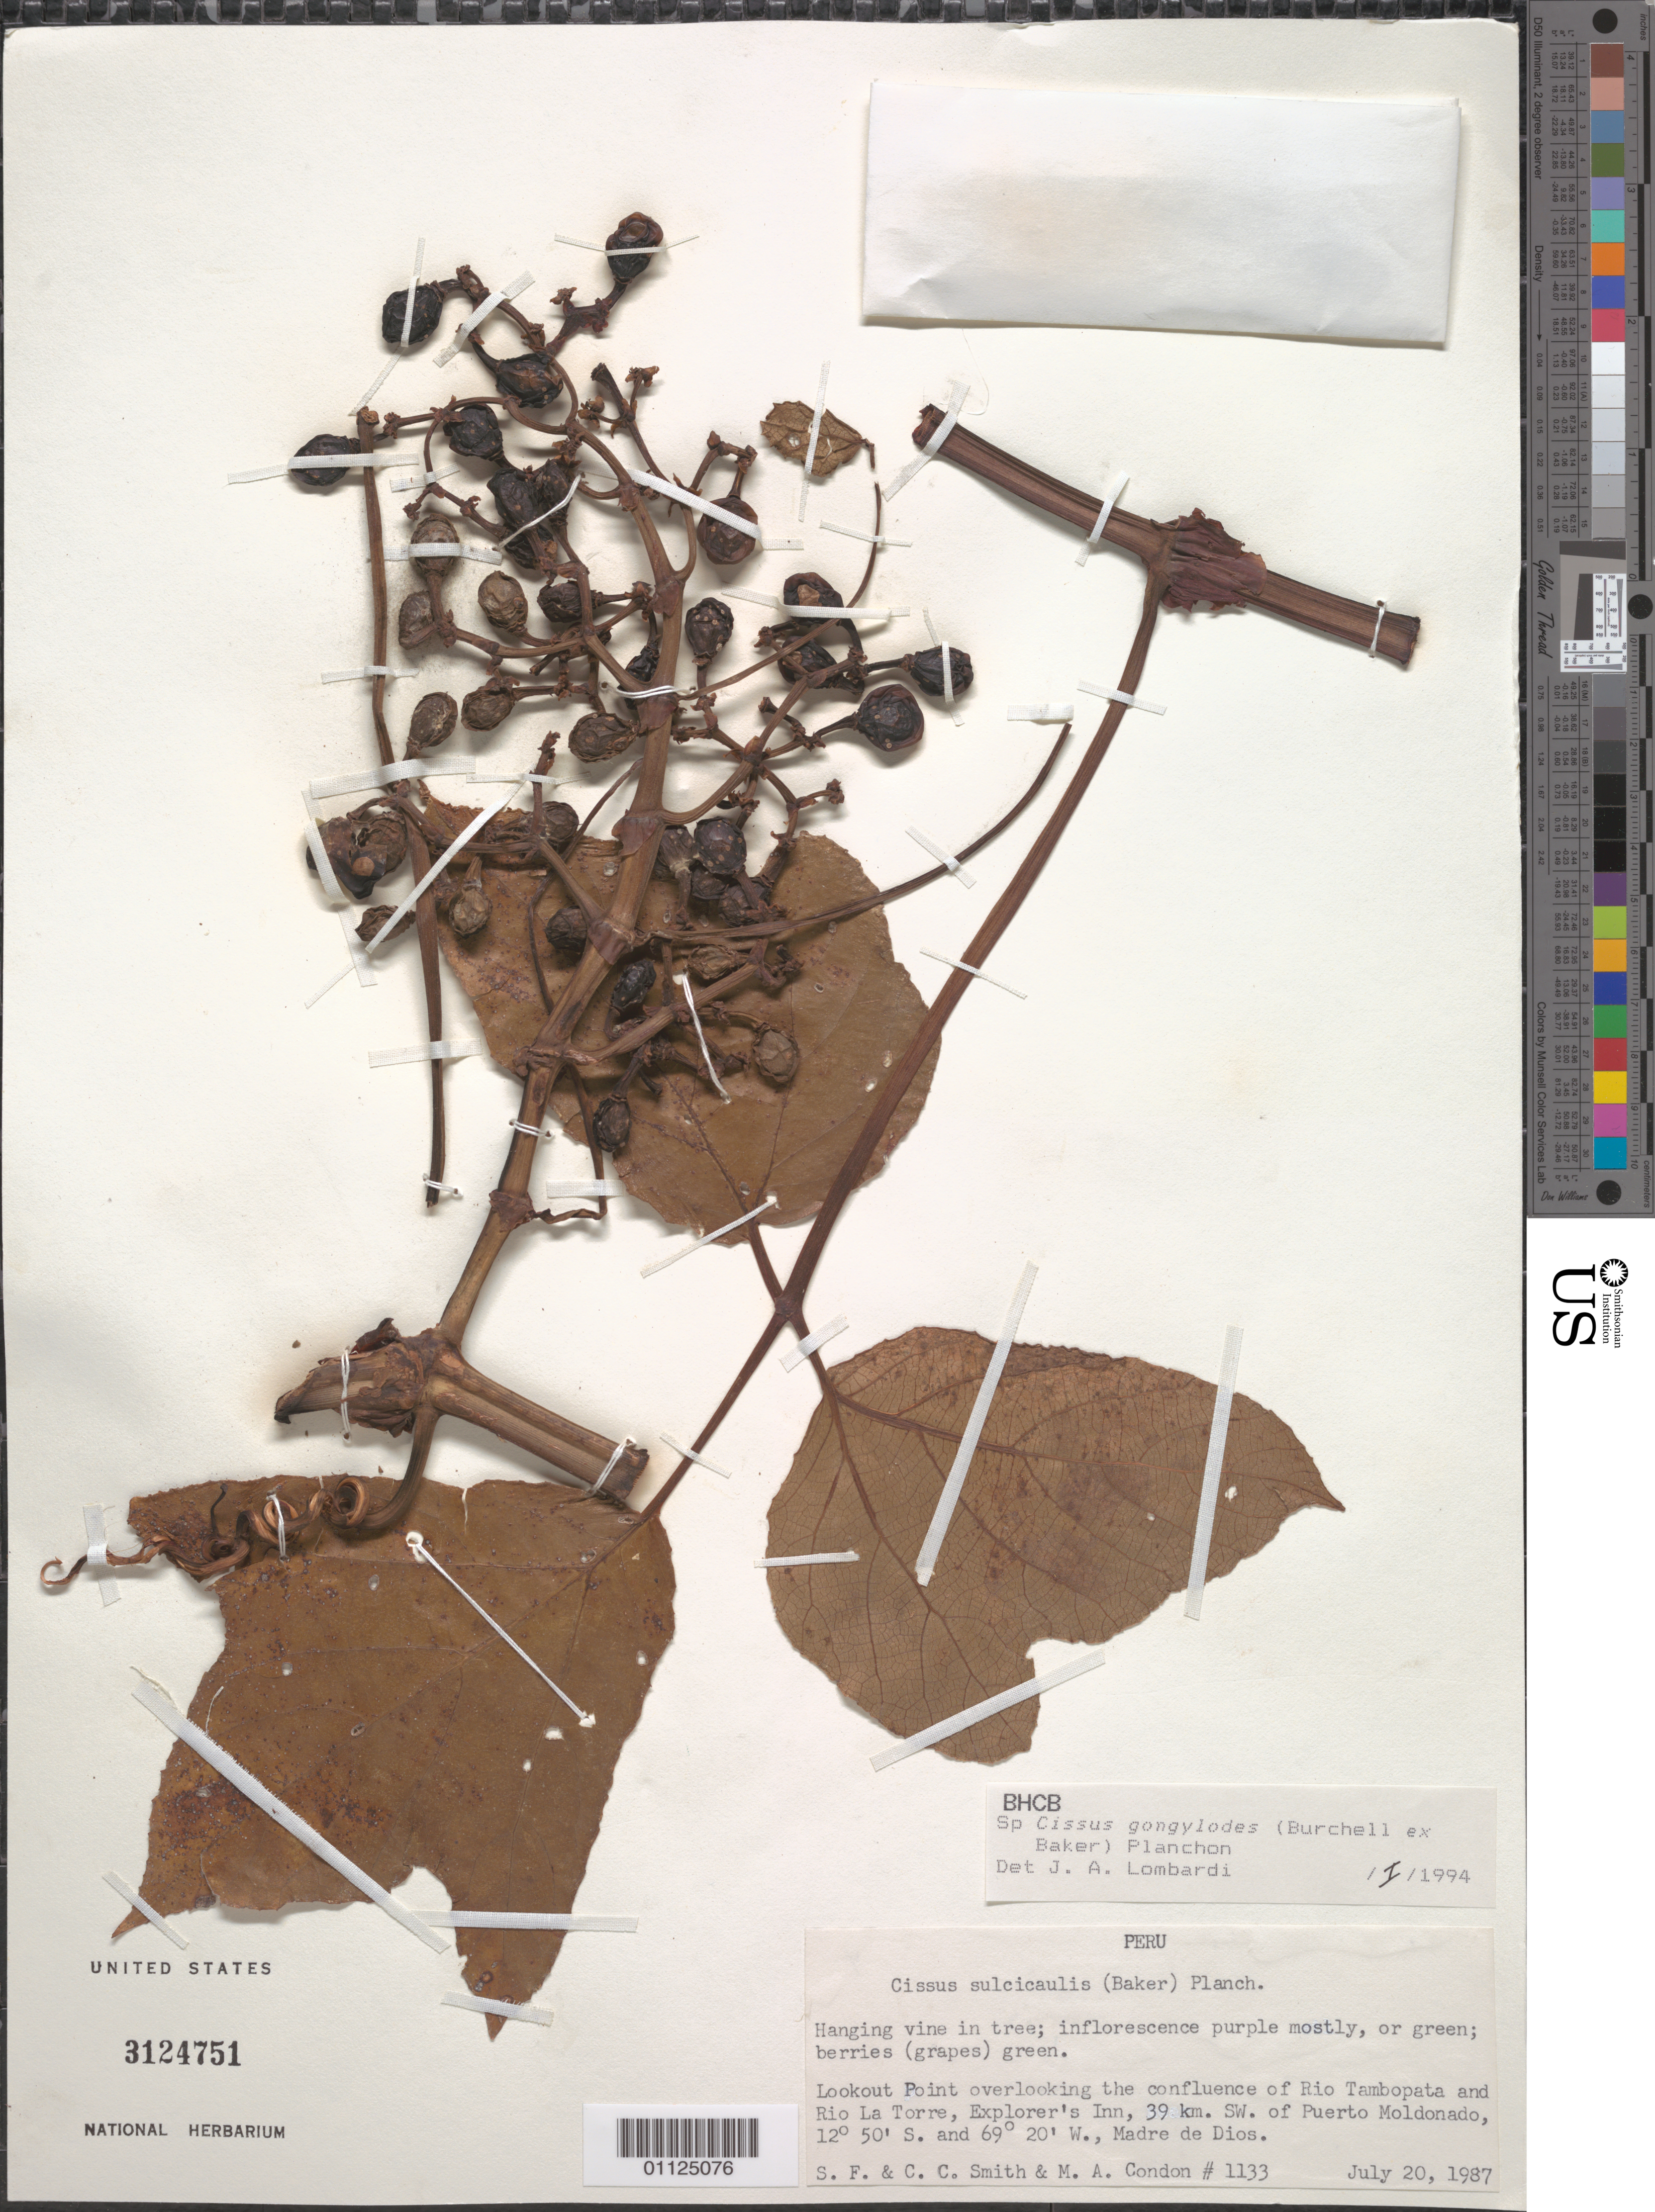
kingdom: Plantae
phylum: Tracheophyta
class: Magnoliopsida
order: Vitales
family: Vitaceae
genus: Cissus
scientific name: Cissus gongylodes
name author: (Burch. & Baker) Planch.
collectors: S.F. Smith, C. C. Smith & M. Condon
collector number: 1133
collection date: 1987-07-20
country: Peru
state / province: Madre de Dios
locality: Lookout Point overlooking the confluence of Rio Tambopata and Rio La Torre, Explorer's Inn, 39 km SW of Puerto Moldonado.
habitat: Hanging vine in tree.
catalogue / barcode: US 3124751